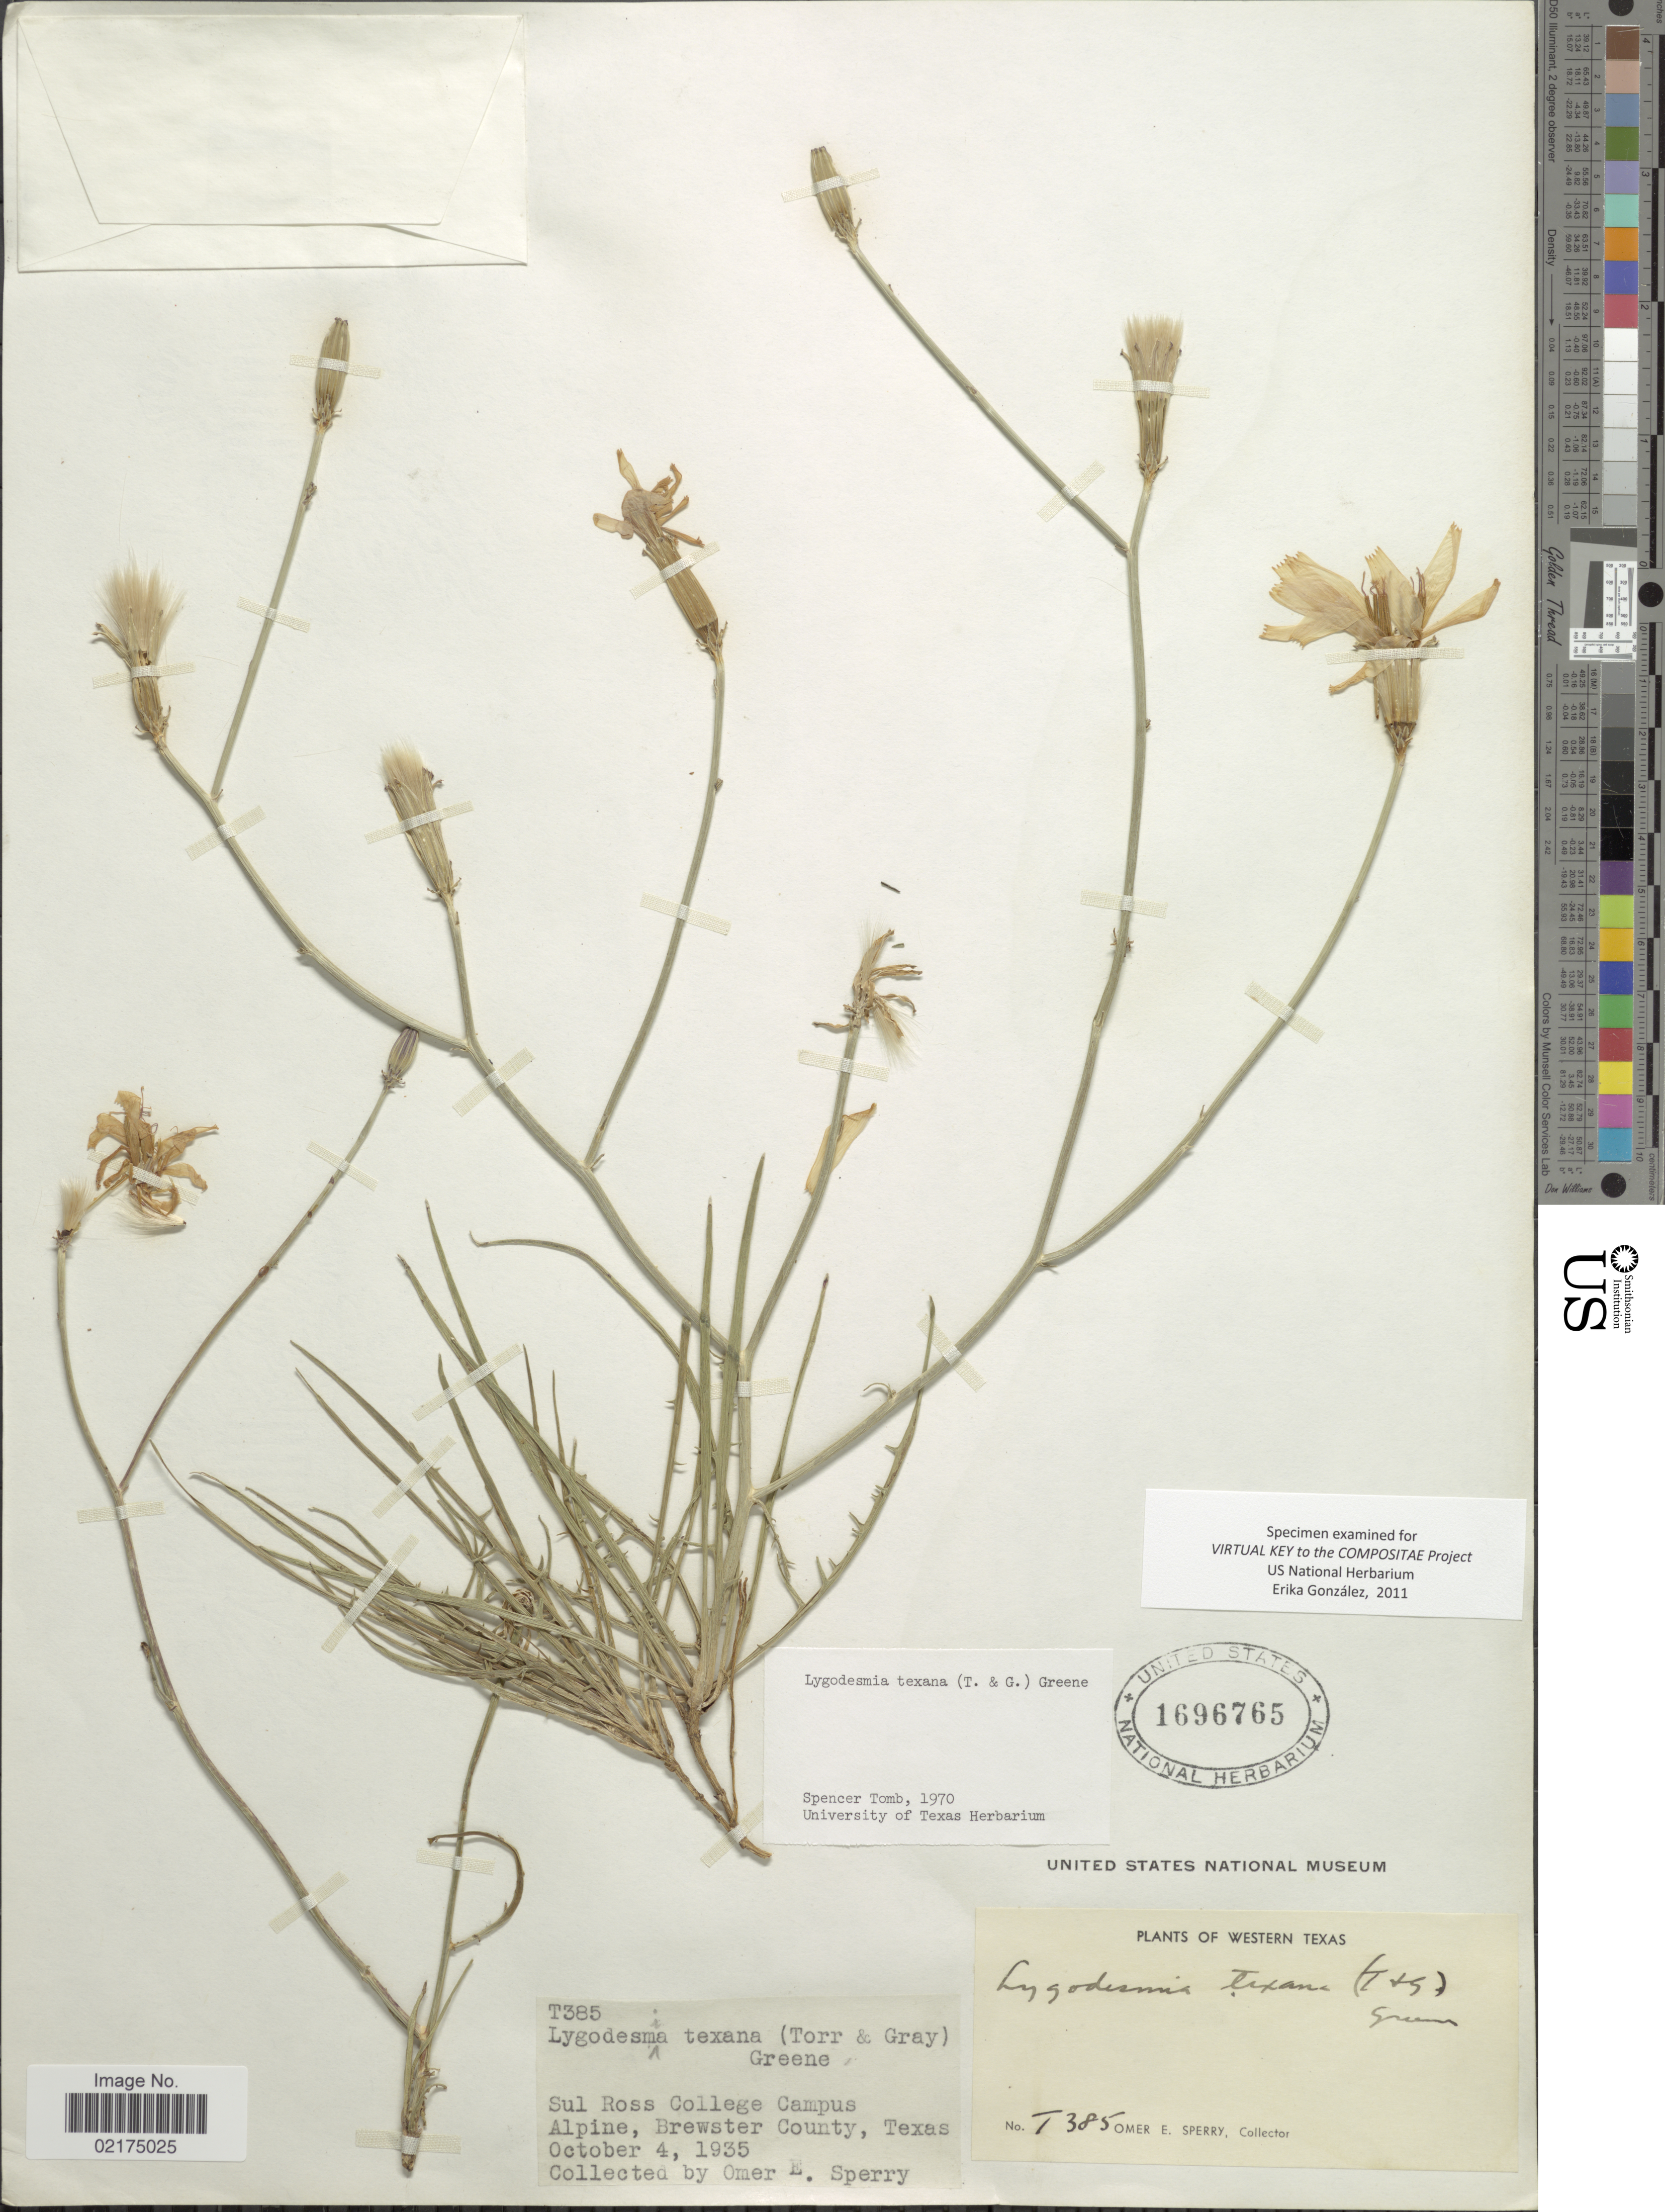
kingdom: Plantae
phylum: Tracheophyta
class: Magnoliopsida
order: Asterales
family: Asteraceae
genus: Lygodesmia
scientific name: Lygodesmia texana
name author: (Torr. & A. Gray) Greene ex Small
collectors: O. E. Sperry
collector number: T385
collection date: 1935-10-04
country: United States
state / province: Texas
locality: Western Texas, Sul Ross College Campus, Alpine, Brewster County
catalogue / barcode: US 1696765